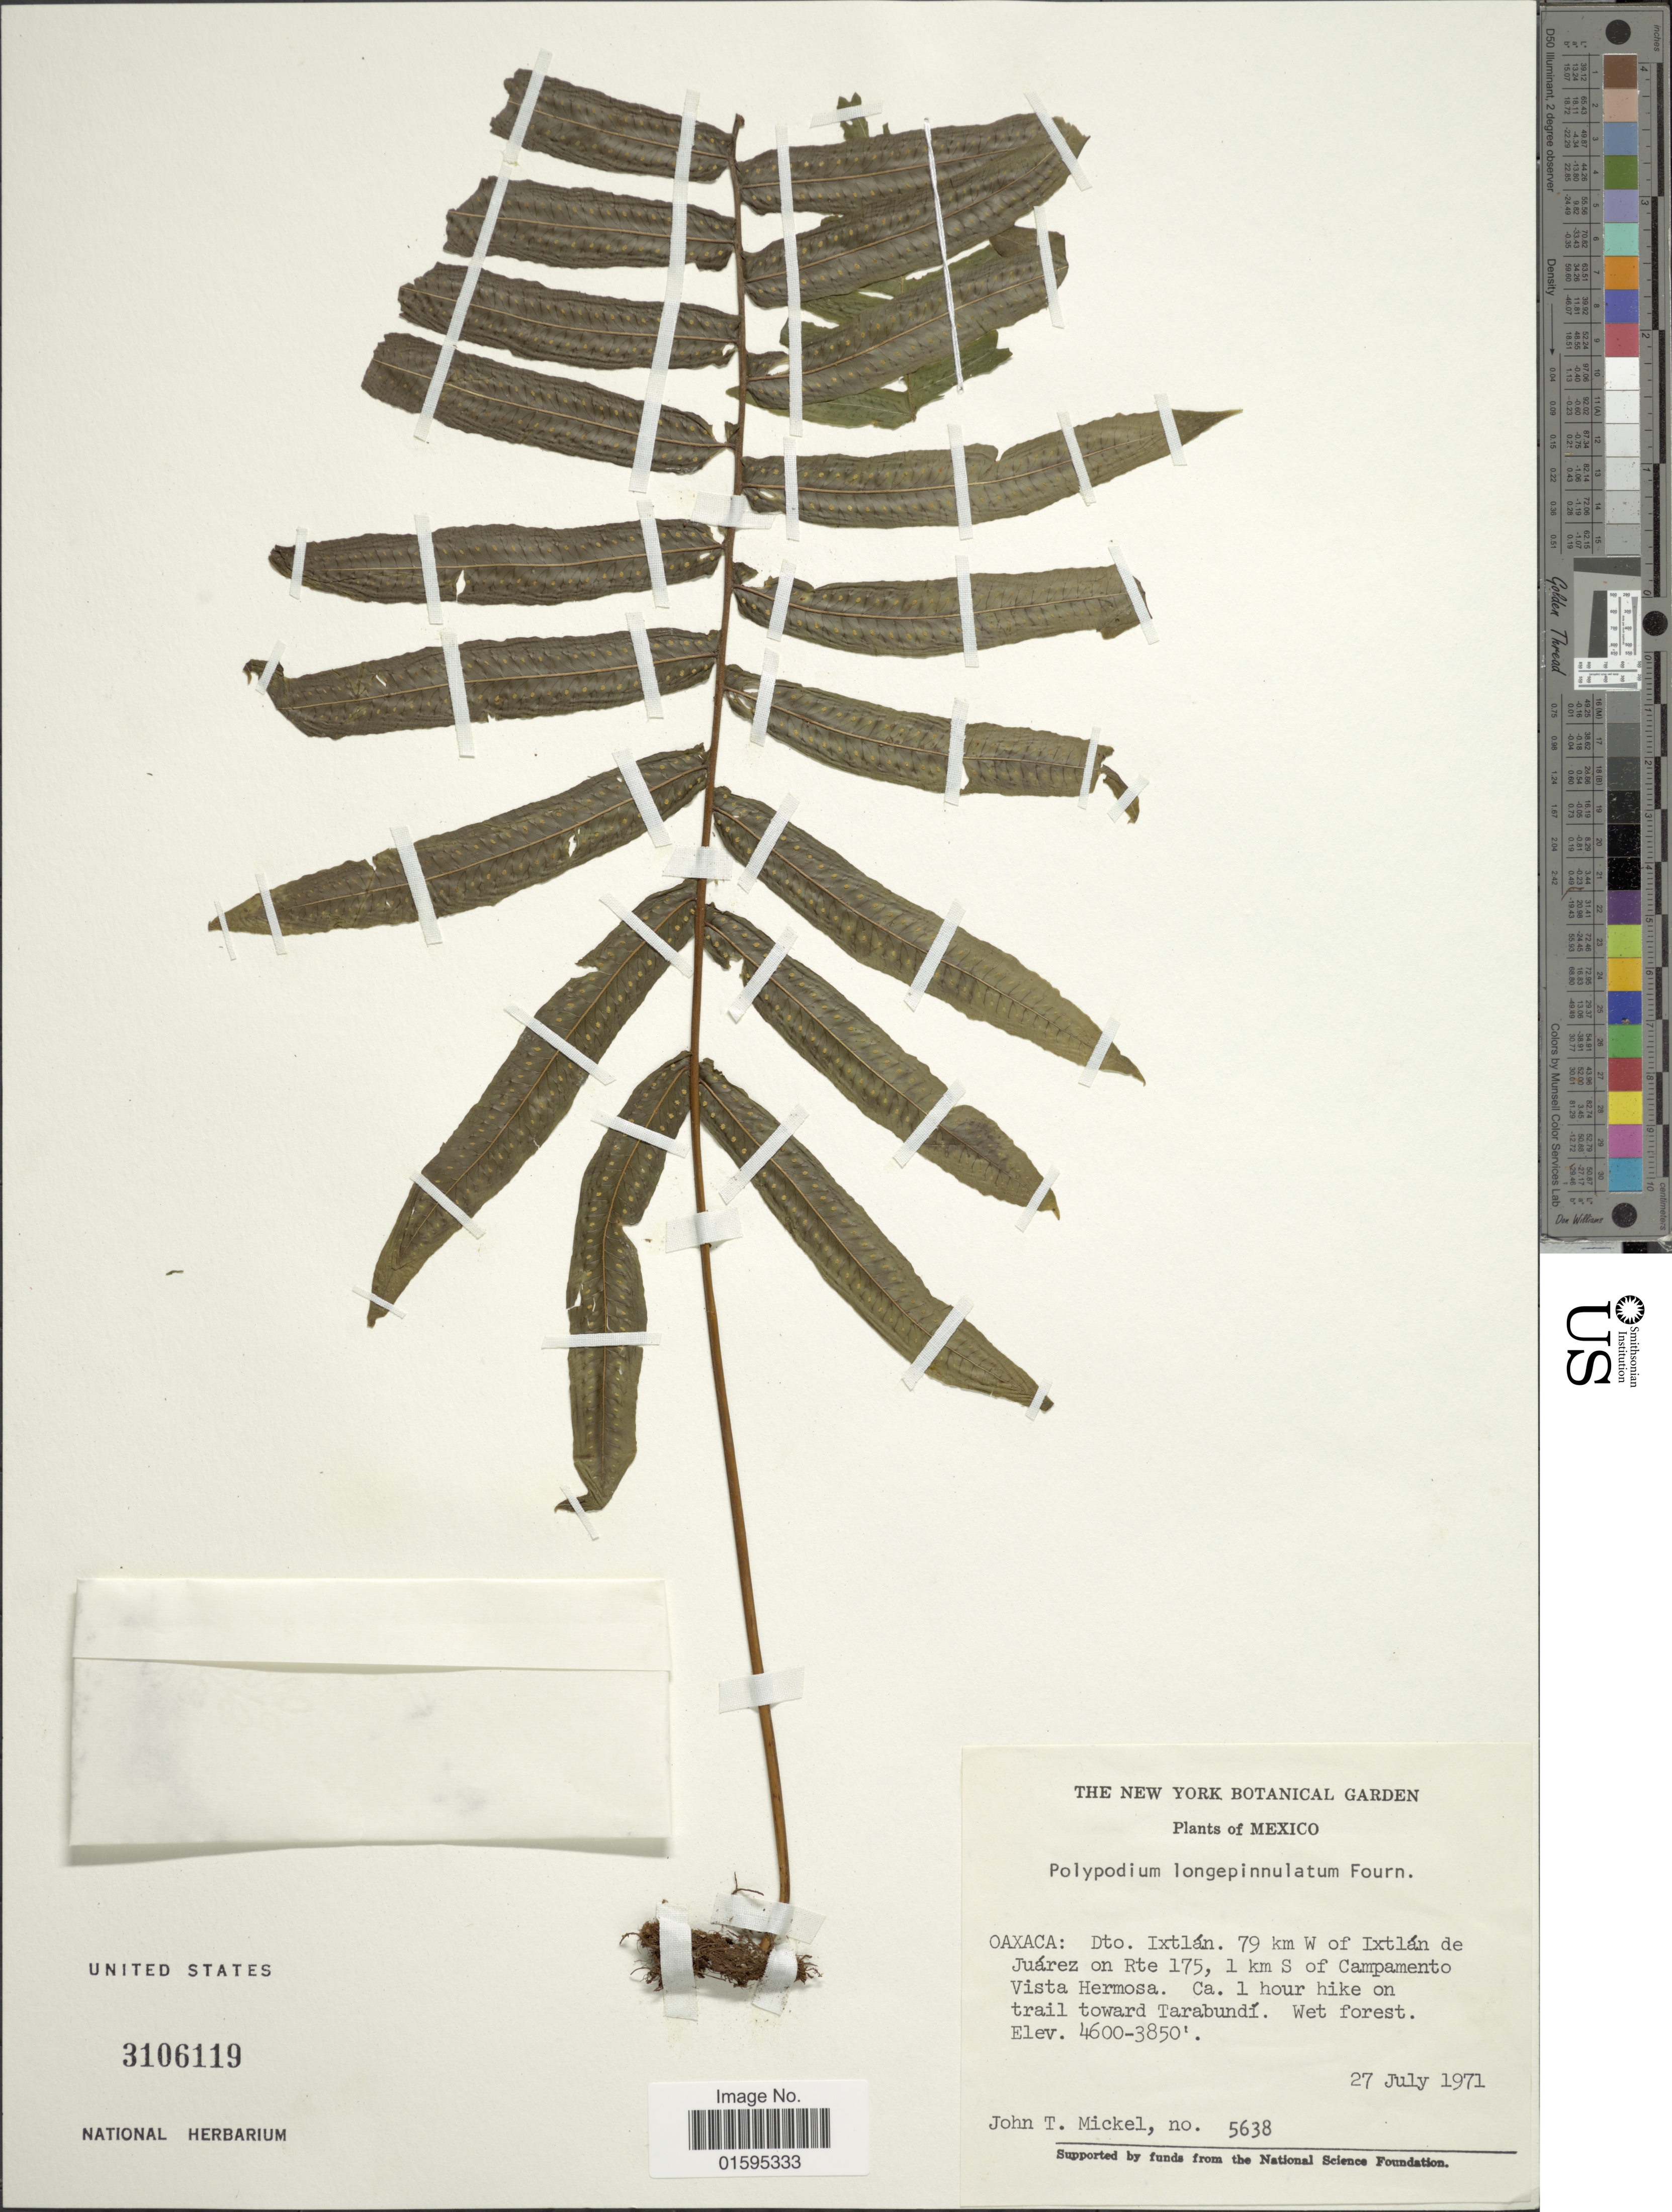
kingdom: Plantae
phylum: Tracheophyta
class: Polypodiopsida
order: Polypodiales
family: Polypodiaceae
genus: Polypodium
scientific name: Polypodium longepinnulatum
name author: E. Fourn.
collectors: J. T. Mickel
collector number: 5638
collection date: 1971-07-27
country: Mexico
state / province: Oaxaca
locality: Dto. Ixtlán, 79 km W of Ixtlán de Juárez on Rte 175, 1 km S of Campamento Vista Hermosa, Ca. 1 hour hike on trail toward Tarabundí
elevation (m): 1173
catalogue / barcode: US 3106119